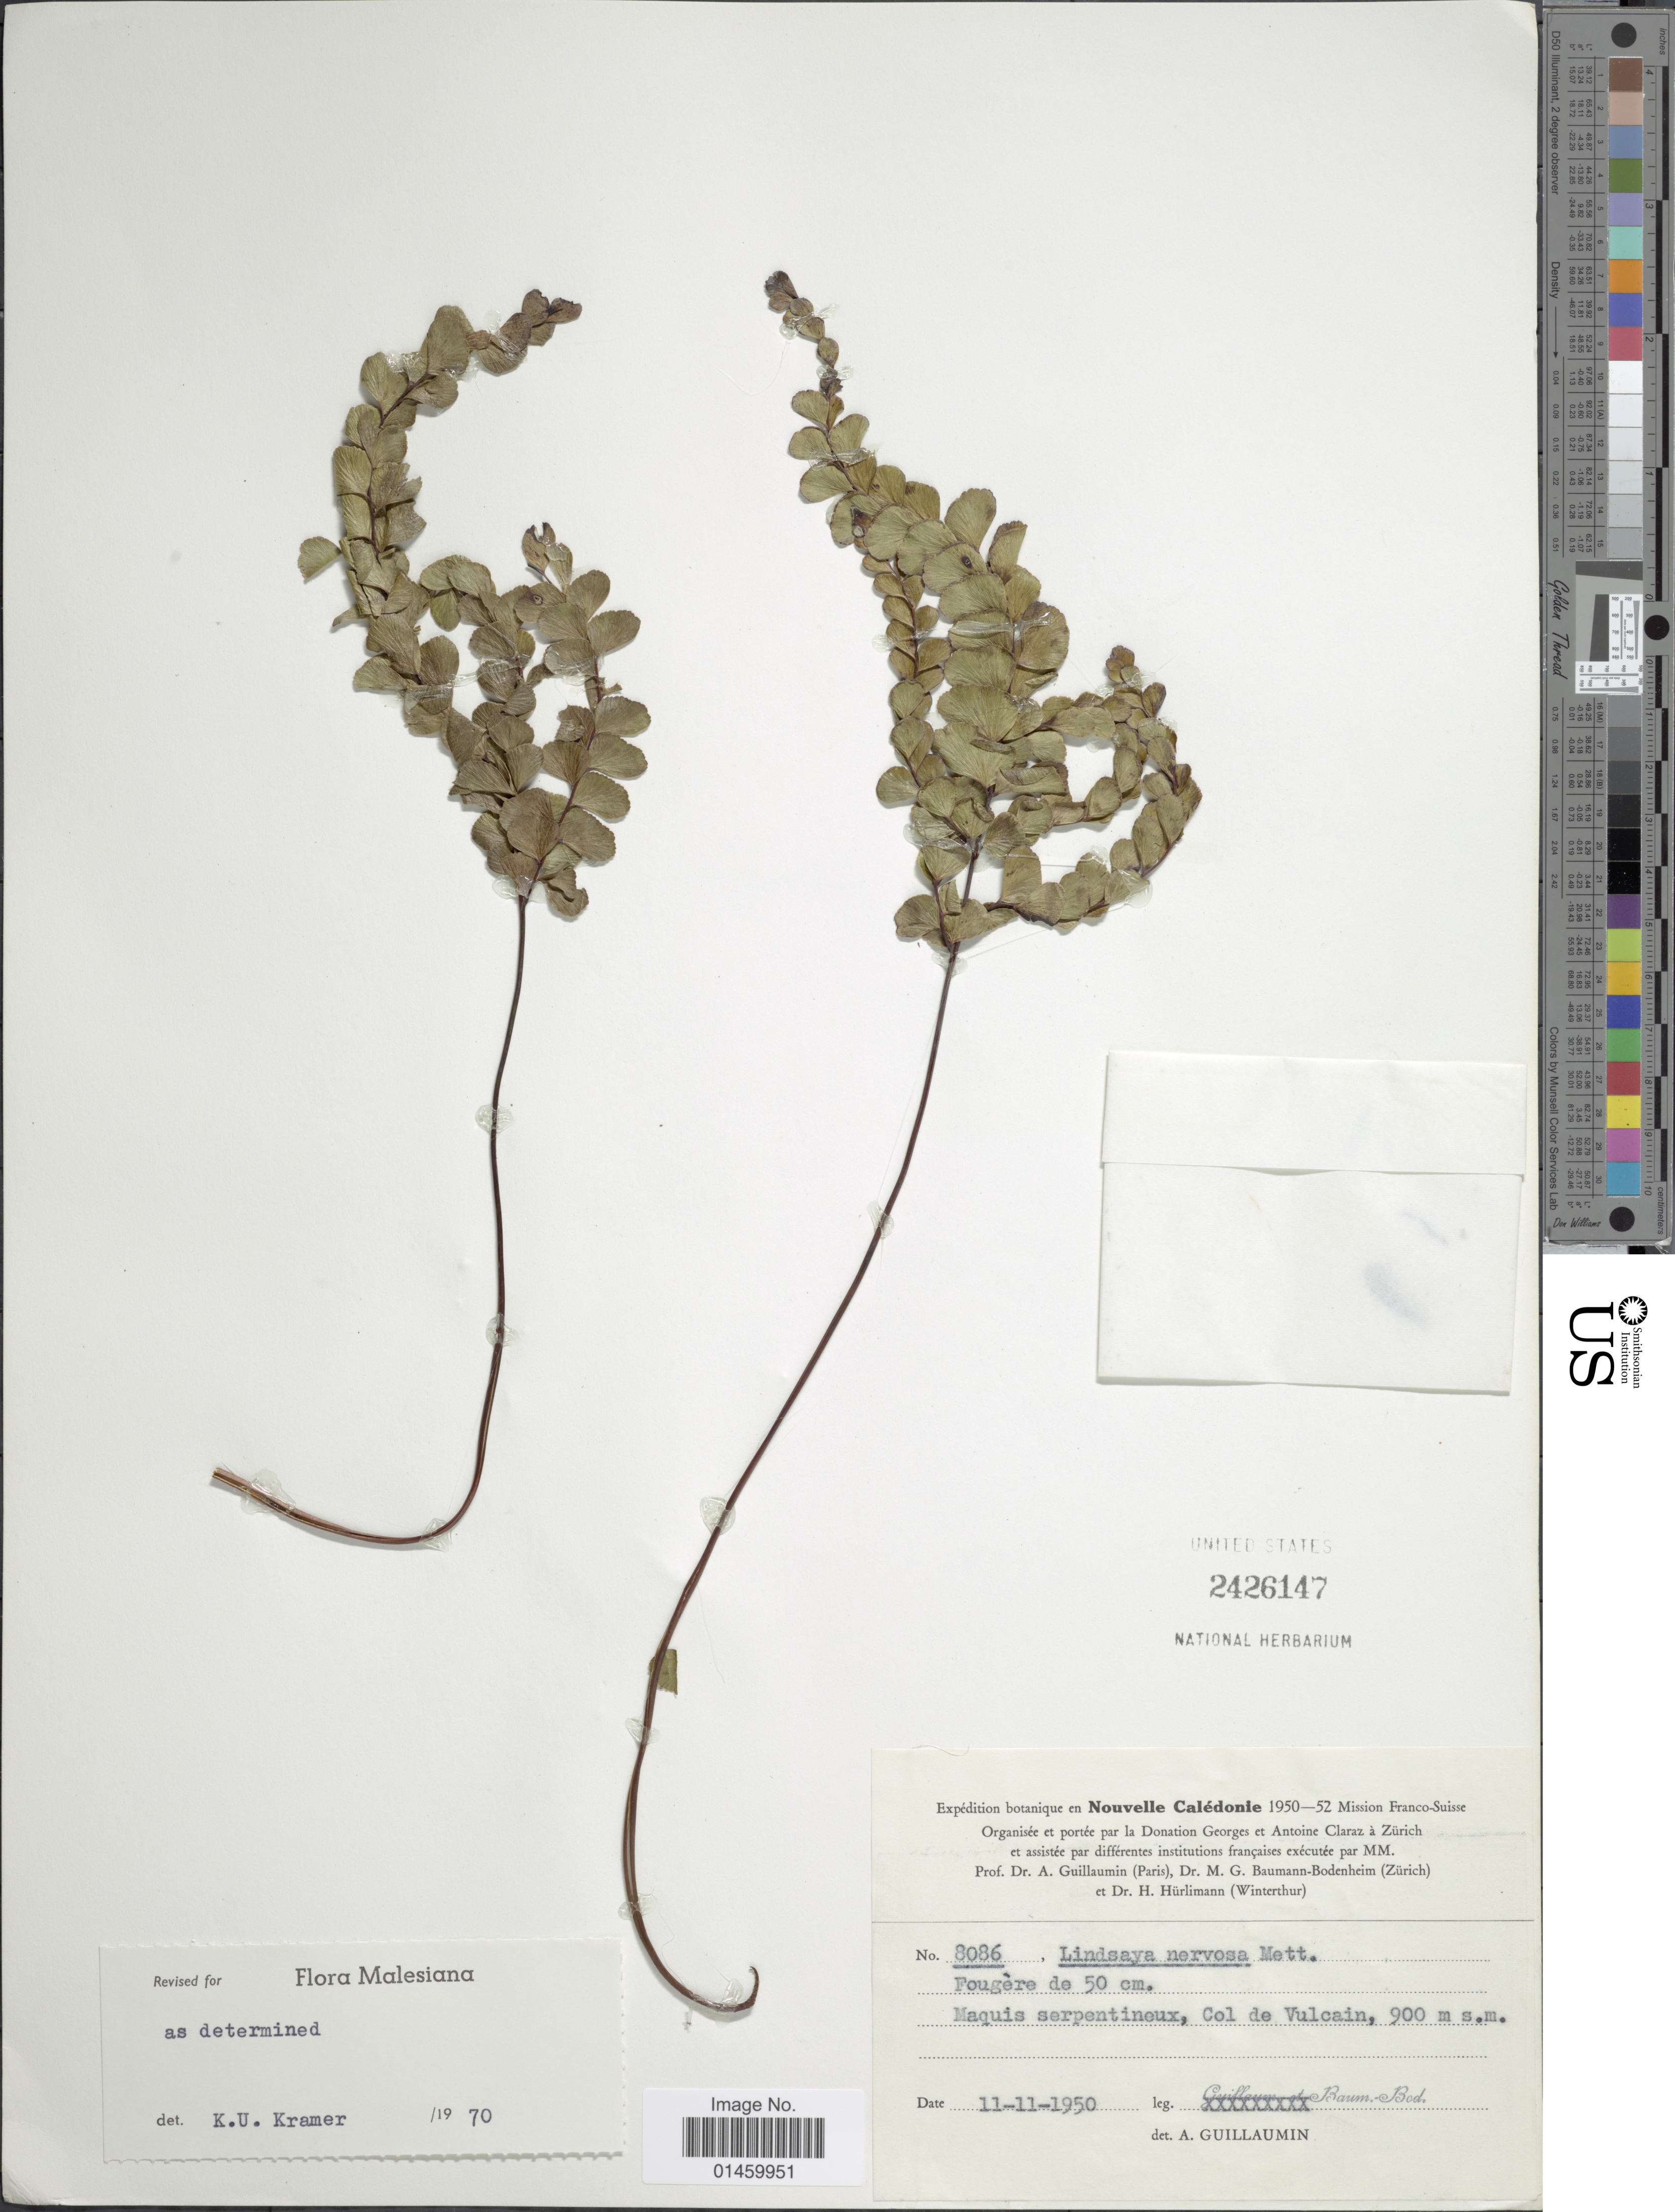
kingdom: Plantae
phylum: Tracheophyta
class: Polypodiopsida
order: Polypodiales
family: Lindsaeaceae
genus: Lindsaea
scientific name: Lindsaea nervosa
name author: Mett.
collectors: M. G. Baumann-Bodenheim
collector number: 8086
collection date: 1950-11-11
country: New Caledonia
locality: Nouvelle Caledonie. Maquis serpentineux, Col de Vulcain.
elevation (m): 900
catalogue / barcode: US 2426147